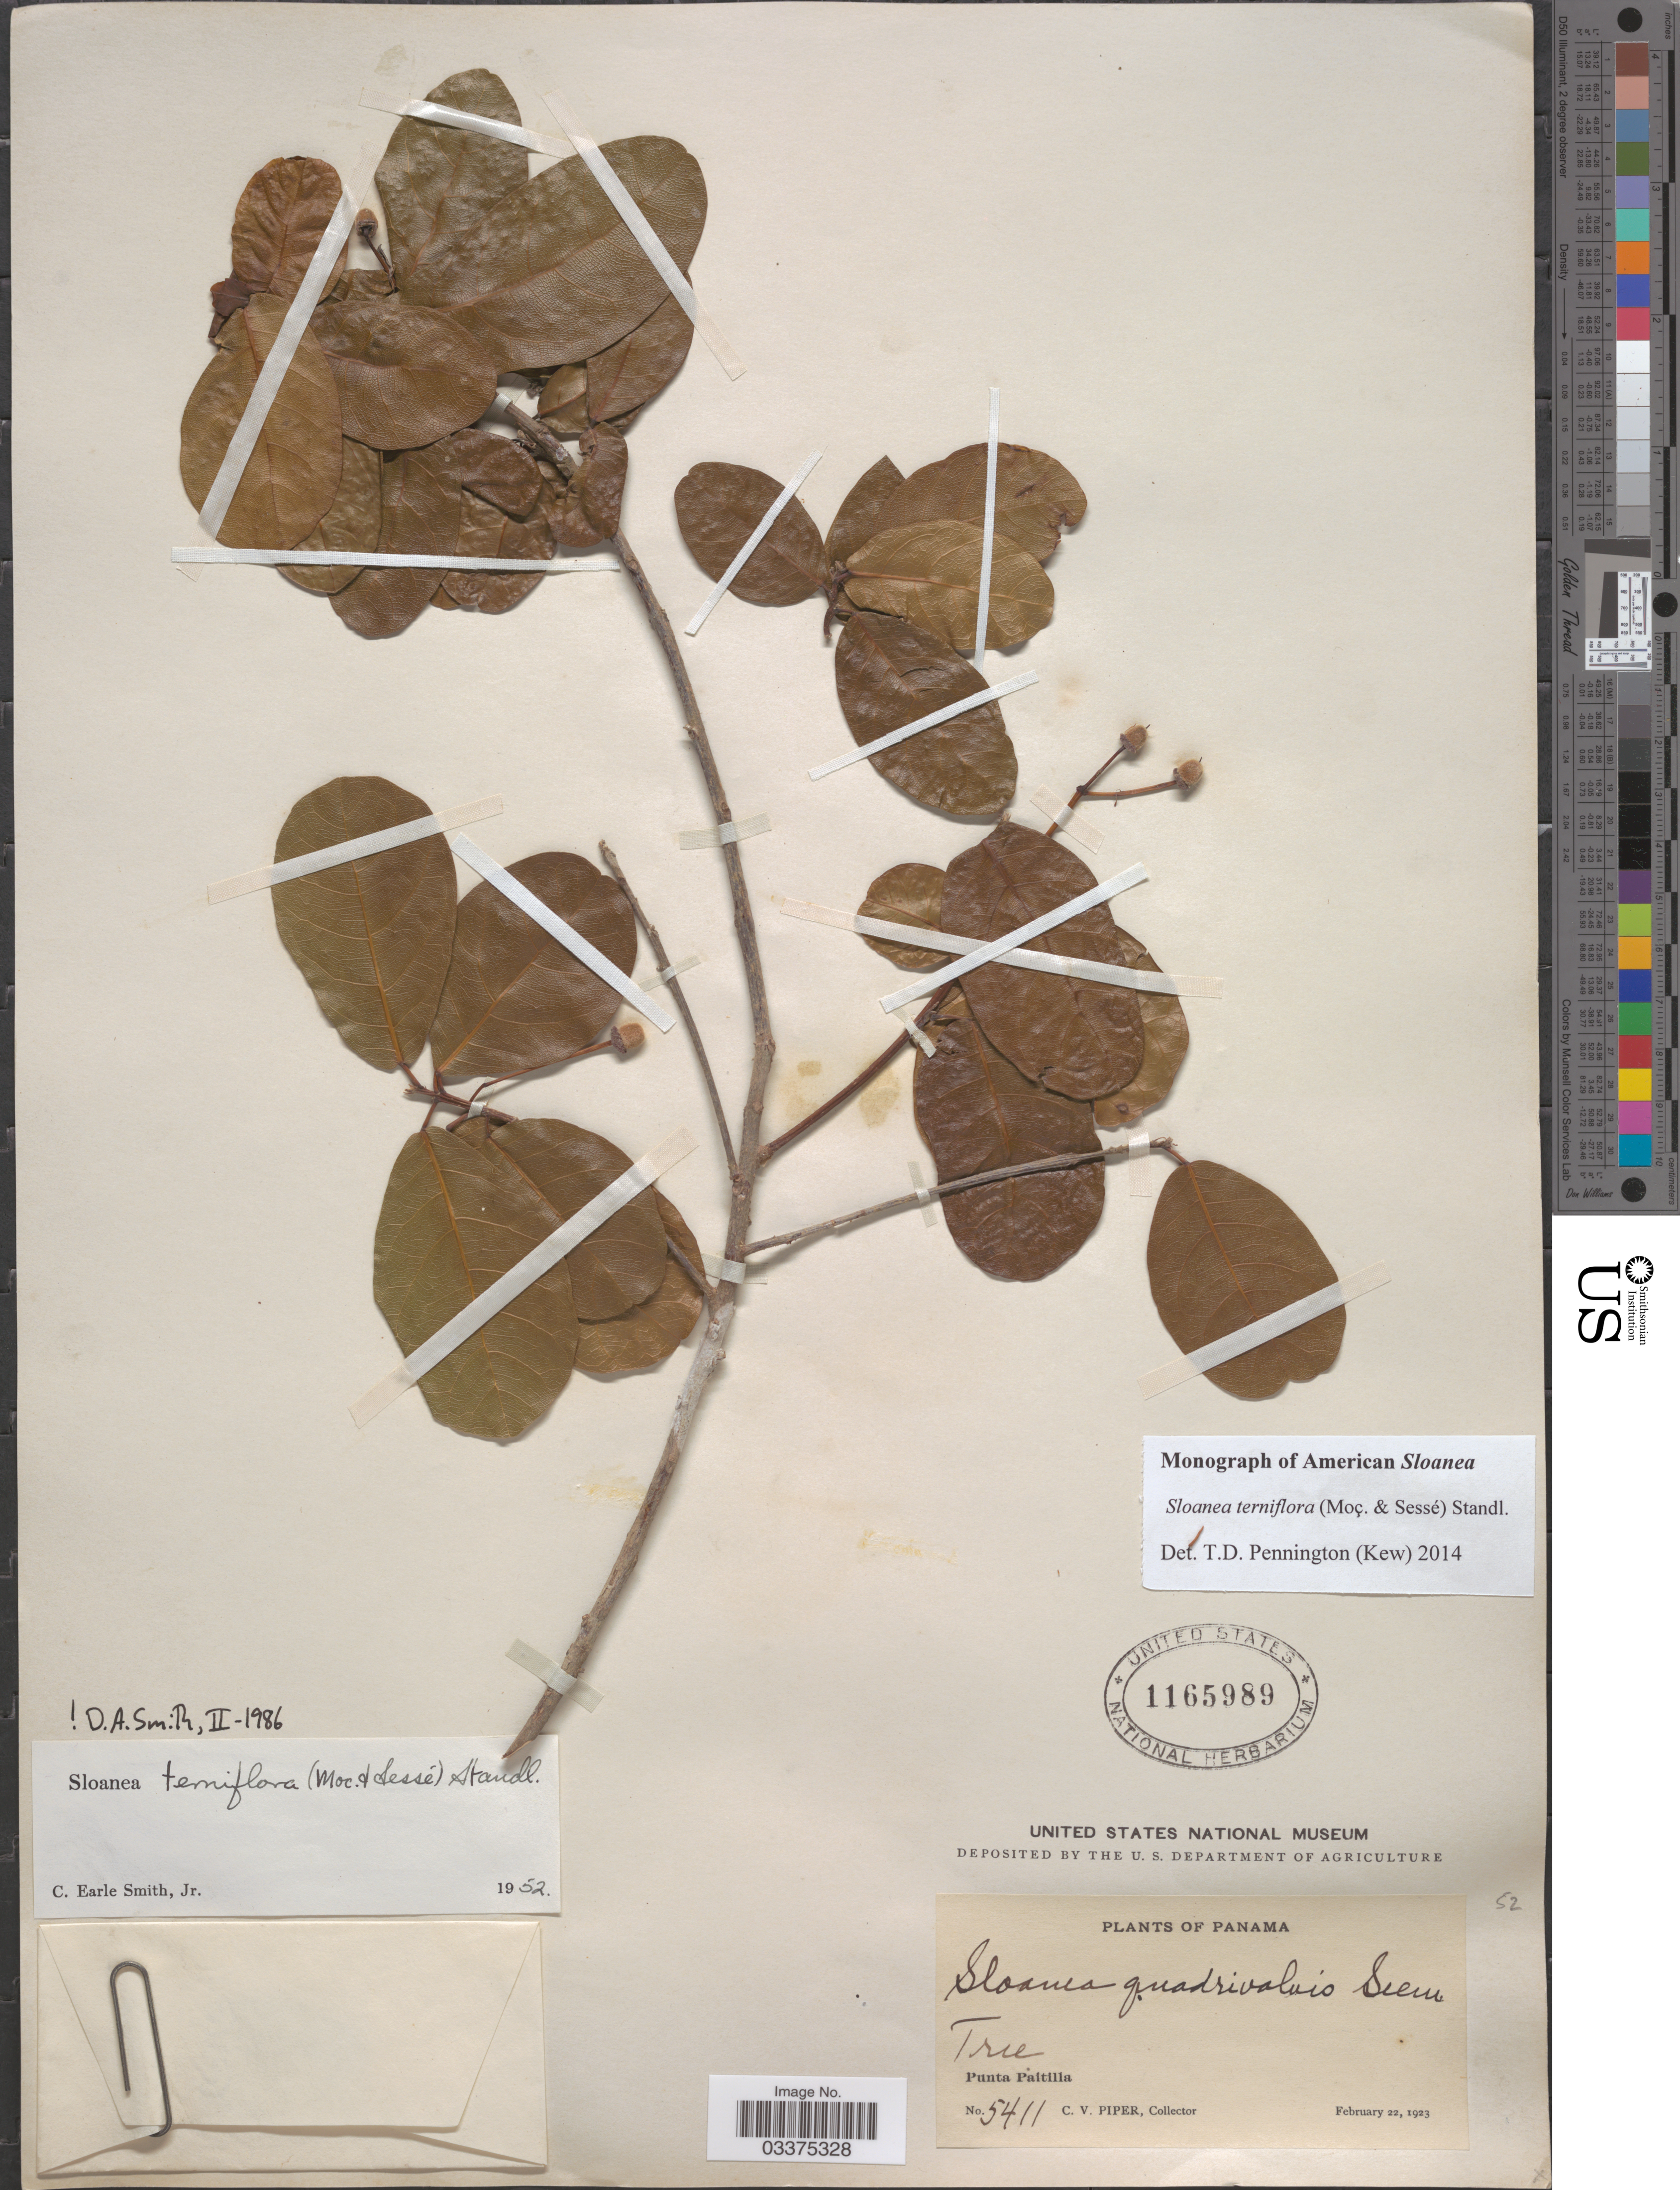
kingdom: Plantae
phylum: Tracheophyta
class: Magnoliopsida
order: Oxalidales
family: Elaeocarpaceae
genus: Sloanea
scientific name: Sloanea terniflora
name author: (Moc. & Sessé ex DC.) Standl.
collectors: C. V. Piper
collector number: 5411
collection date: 1923-02-22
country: Panama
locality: Punta Paitilla.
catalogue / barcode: US 1165989